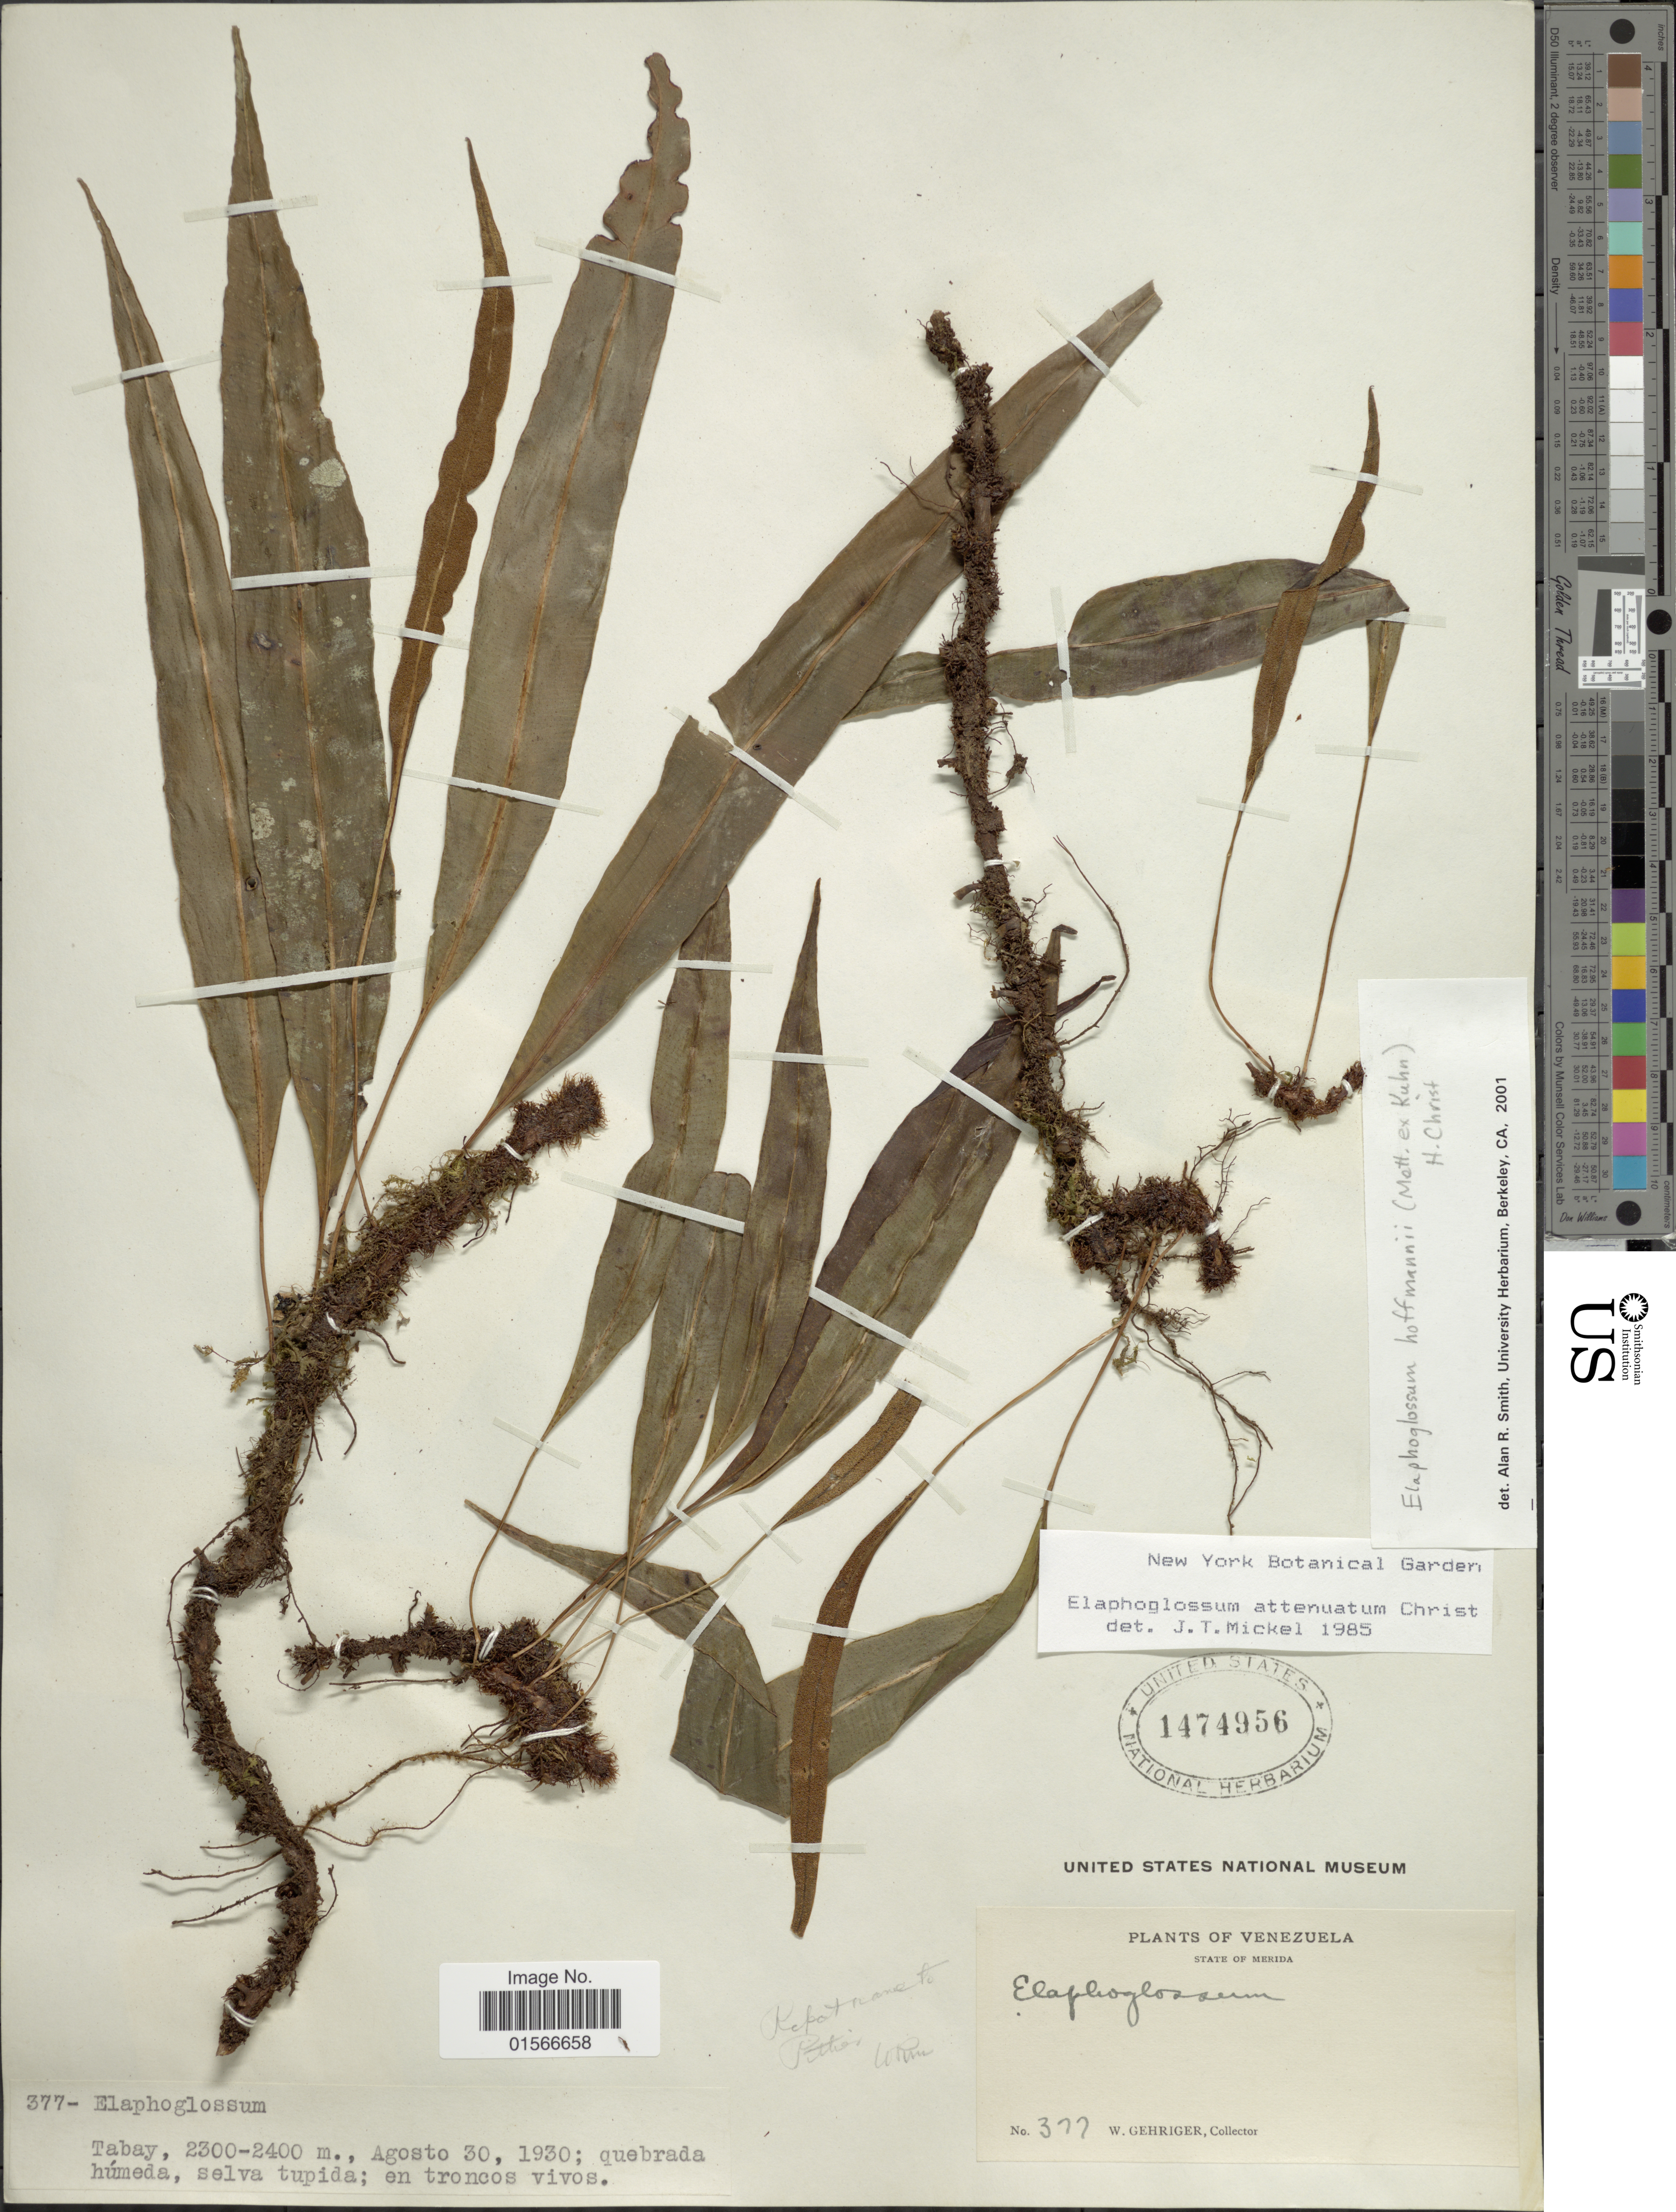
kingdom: Plantae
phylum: Tracheophyta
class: Polypodiopsida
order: Polypodiales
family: Dryopteridaceae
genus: Elaphoglossum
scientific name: Elaphoglossum hoffmannii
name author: (Mett. ex Kuhn) Christ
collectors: W. Gehriger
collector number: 377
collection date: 1930-08-30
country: Venezuela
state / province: Mérida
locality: Tabay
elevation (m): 2300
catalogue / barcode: US 1474956